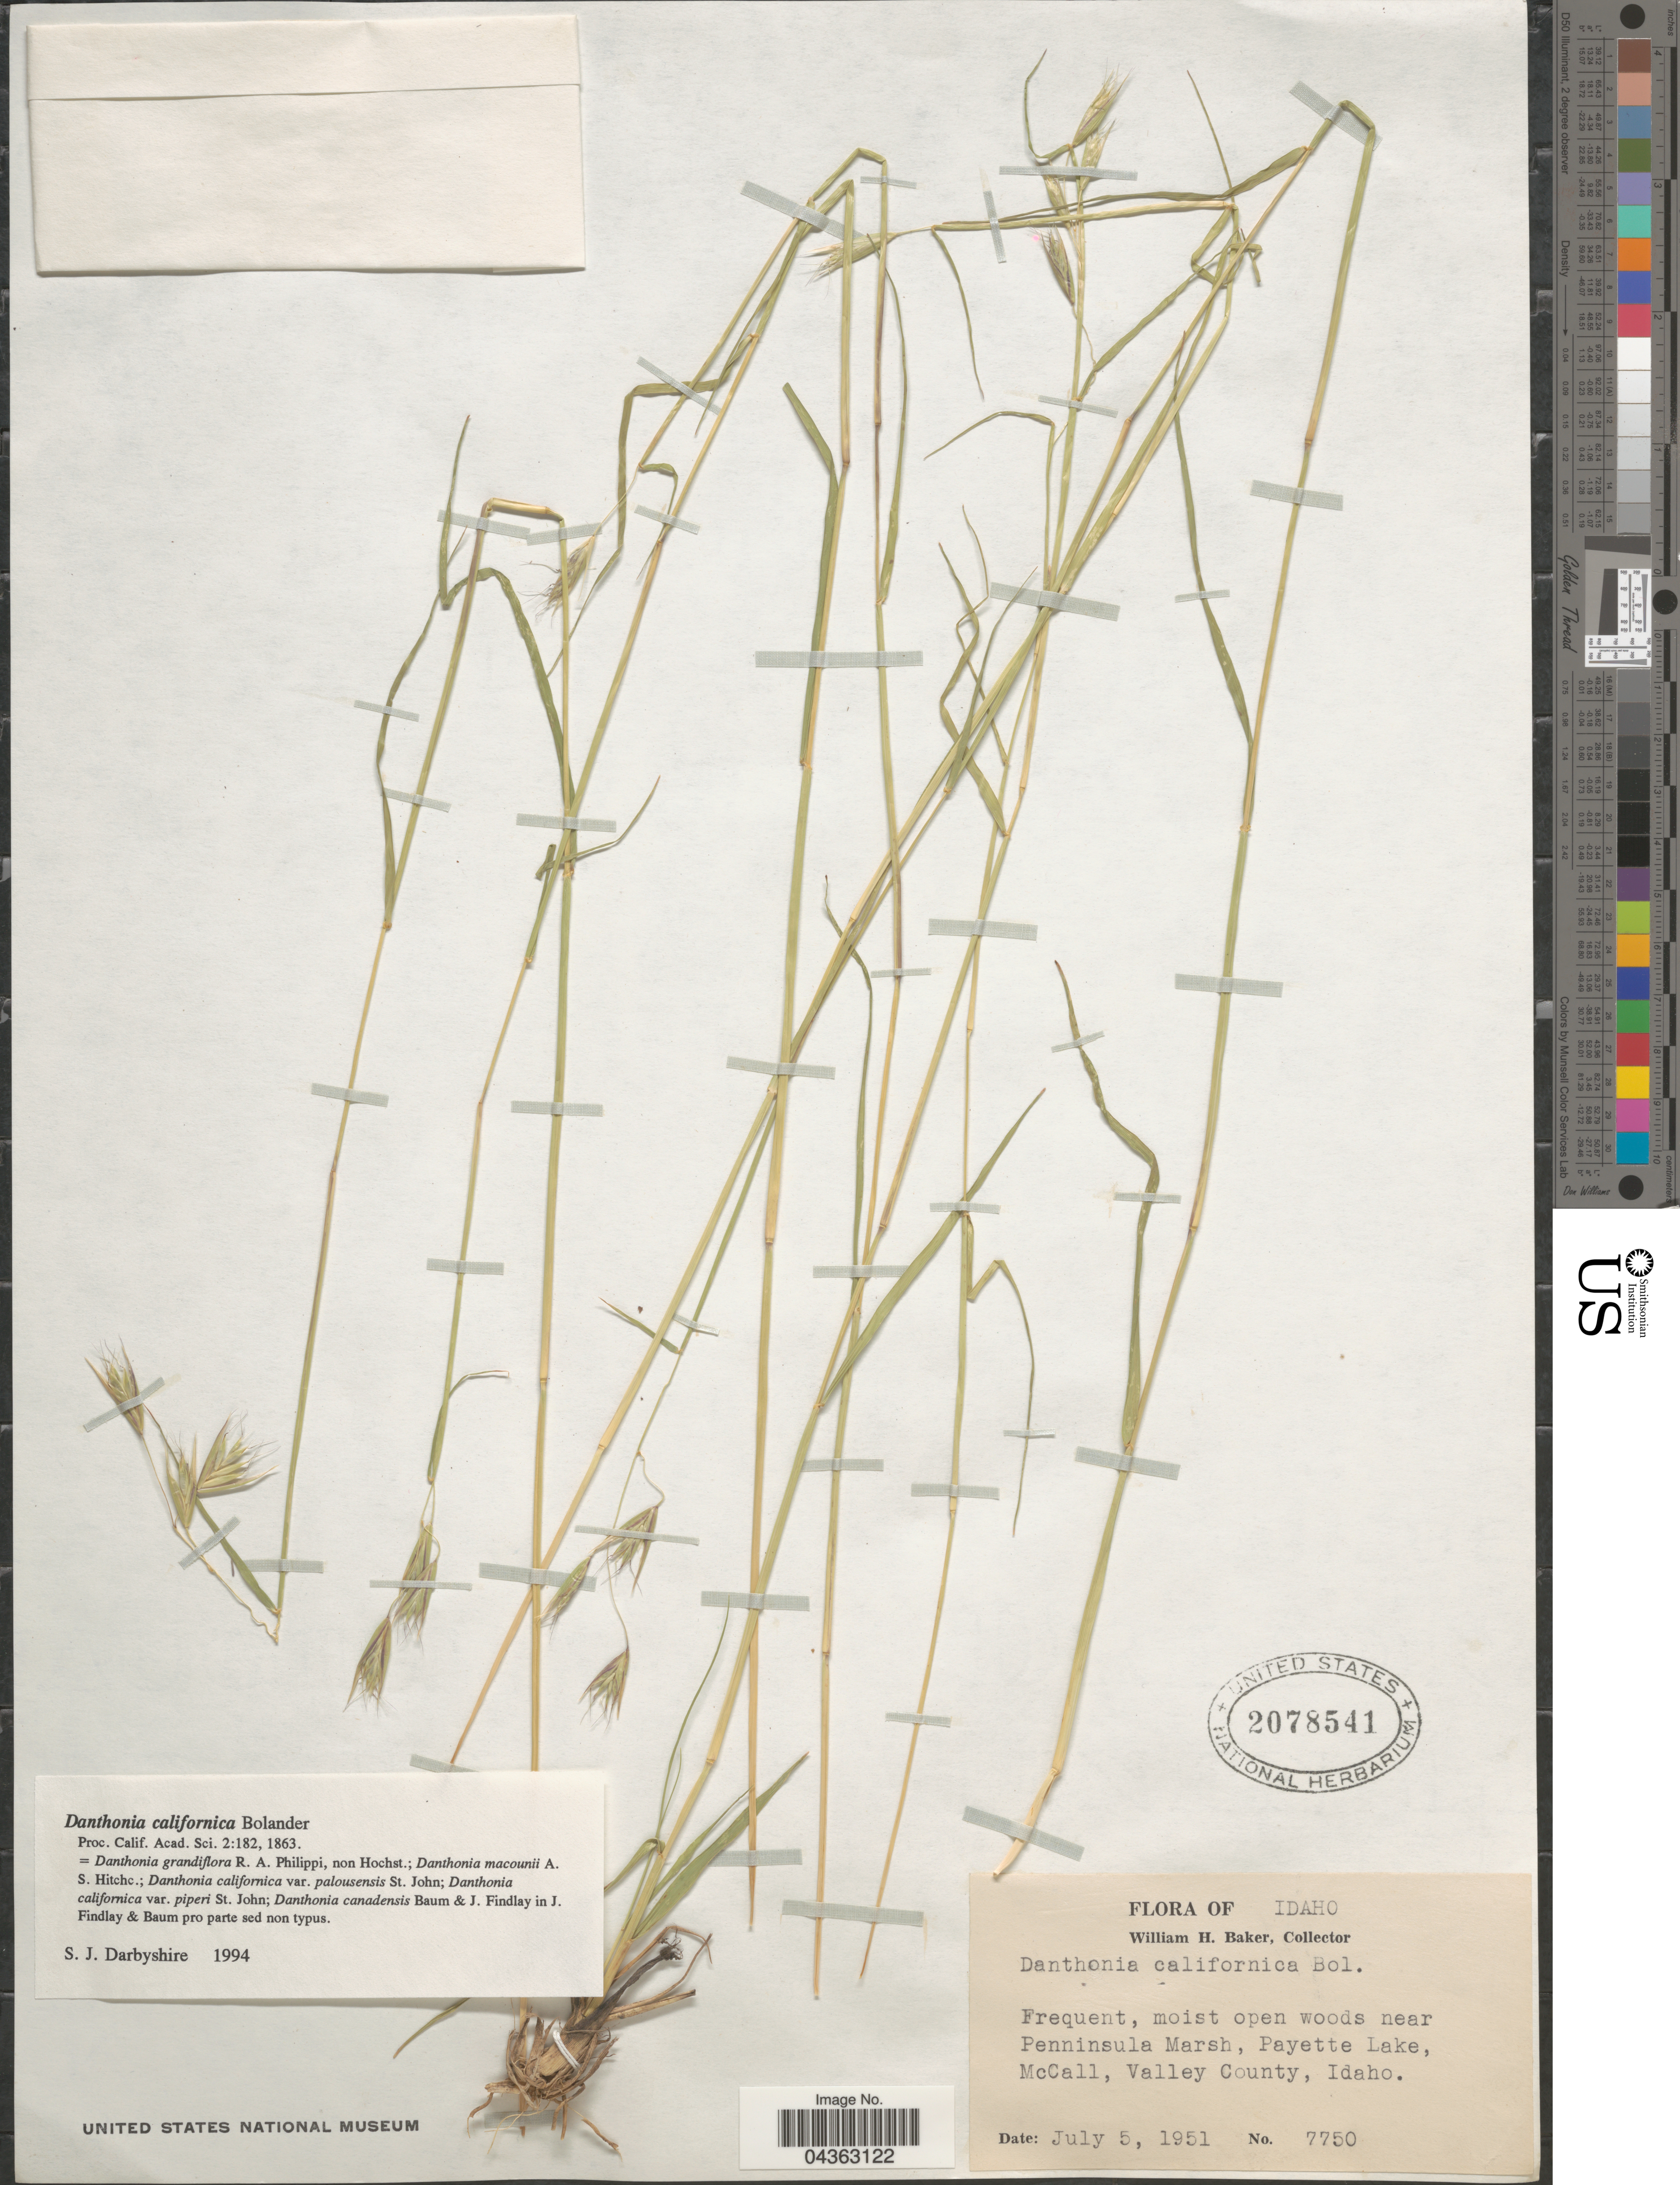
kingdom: Plantae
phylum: Tracheophyta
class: Liliopsida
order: Poales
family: Poaceae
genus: Danthonia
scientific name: Danthonia californica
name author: Bol.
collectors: W. H. Baker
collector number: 7750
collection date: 1951-07-05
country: United States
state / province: Idaho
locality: Frequent, moist open woods near Penninsula Marsh, Payette Lake, McCall, Valley County.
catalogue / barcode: US 2078541